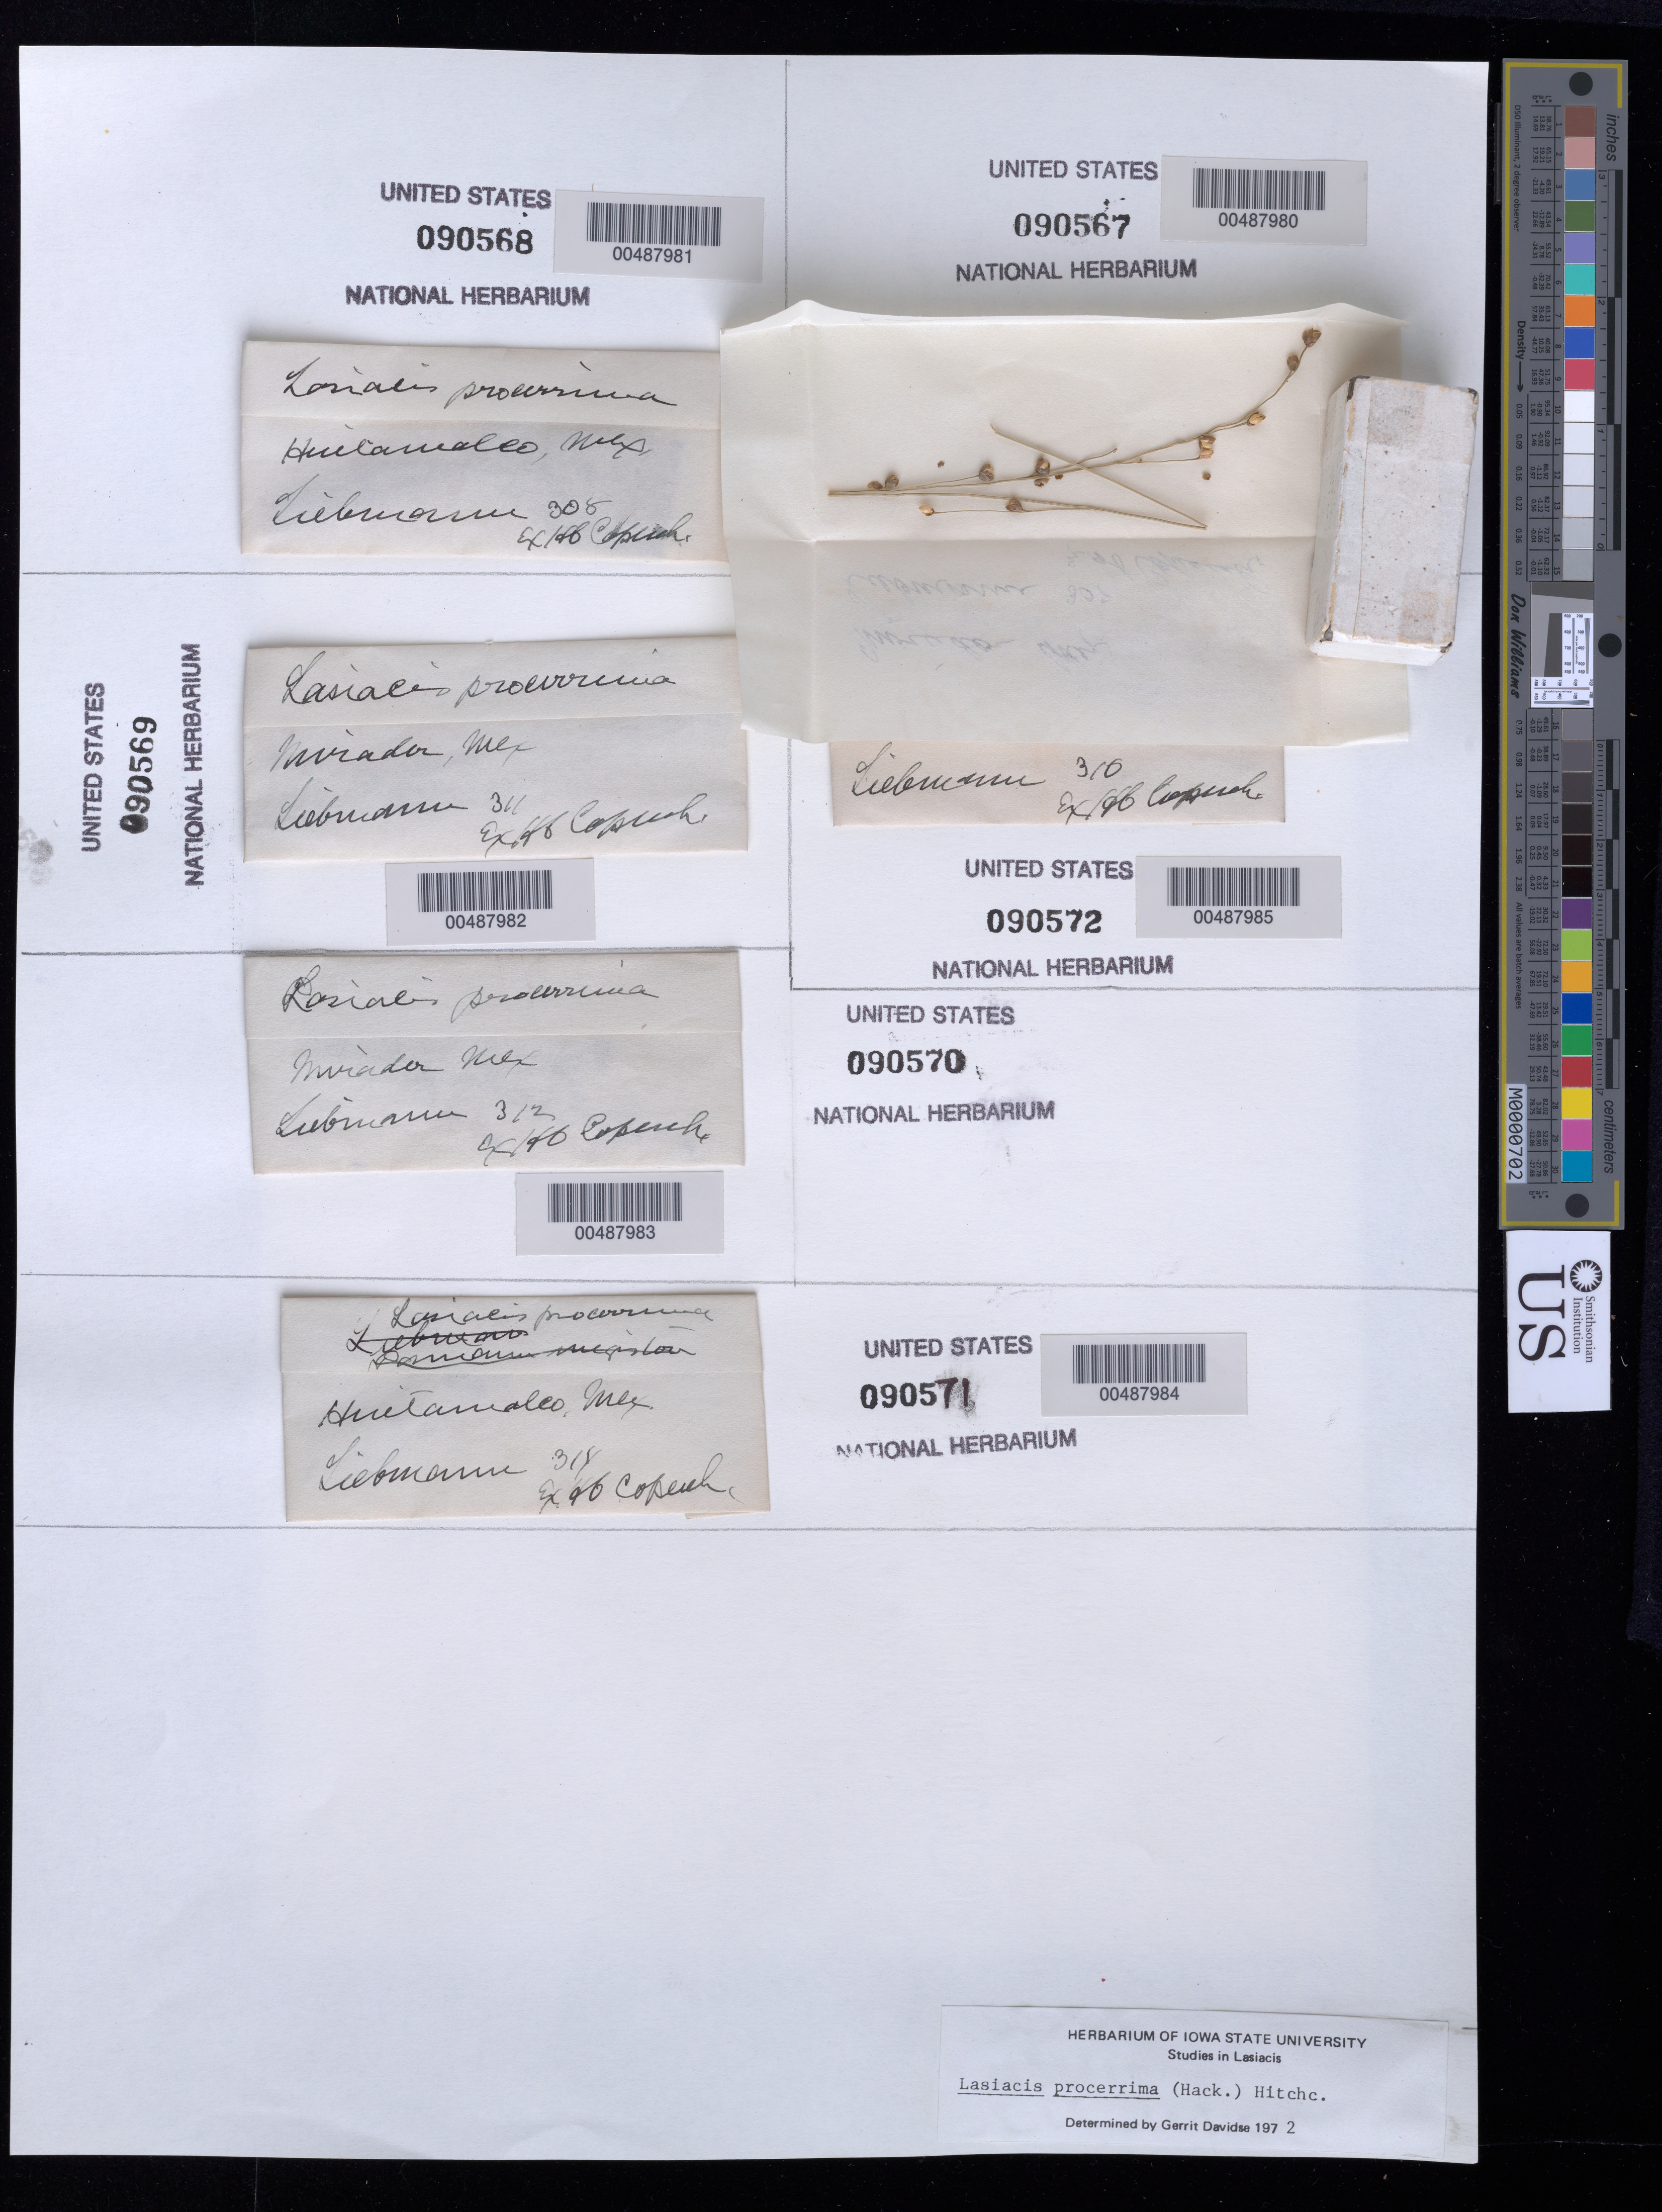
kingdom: Plantae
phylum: Tracheophyta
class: Liliopsida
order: Poales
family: Poaceae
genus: Lasiacis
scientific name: Lasiacis procerrima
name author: (Hack.) Hitchc.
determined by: Davidse, Gerrit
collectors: F. M. Liebmann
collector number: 307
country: Mexico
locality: Mirador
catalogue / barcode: US 90567